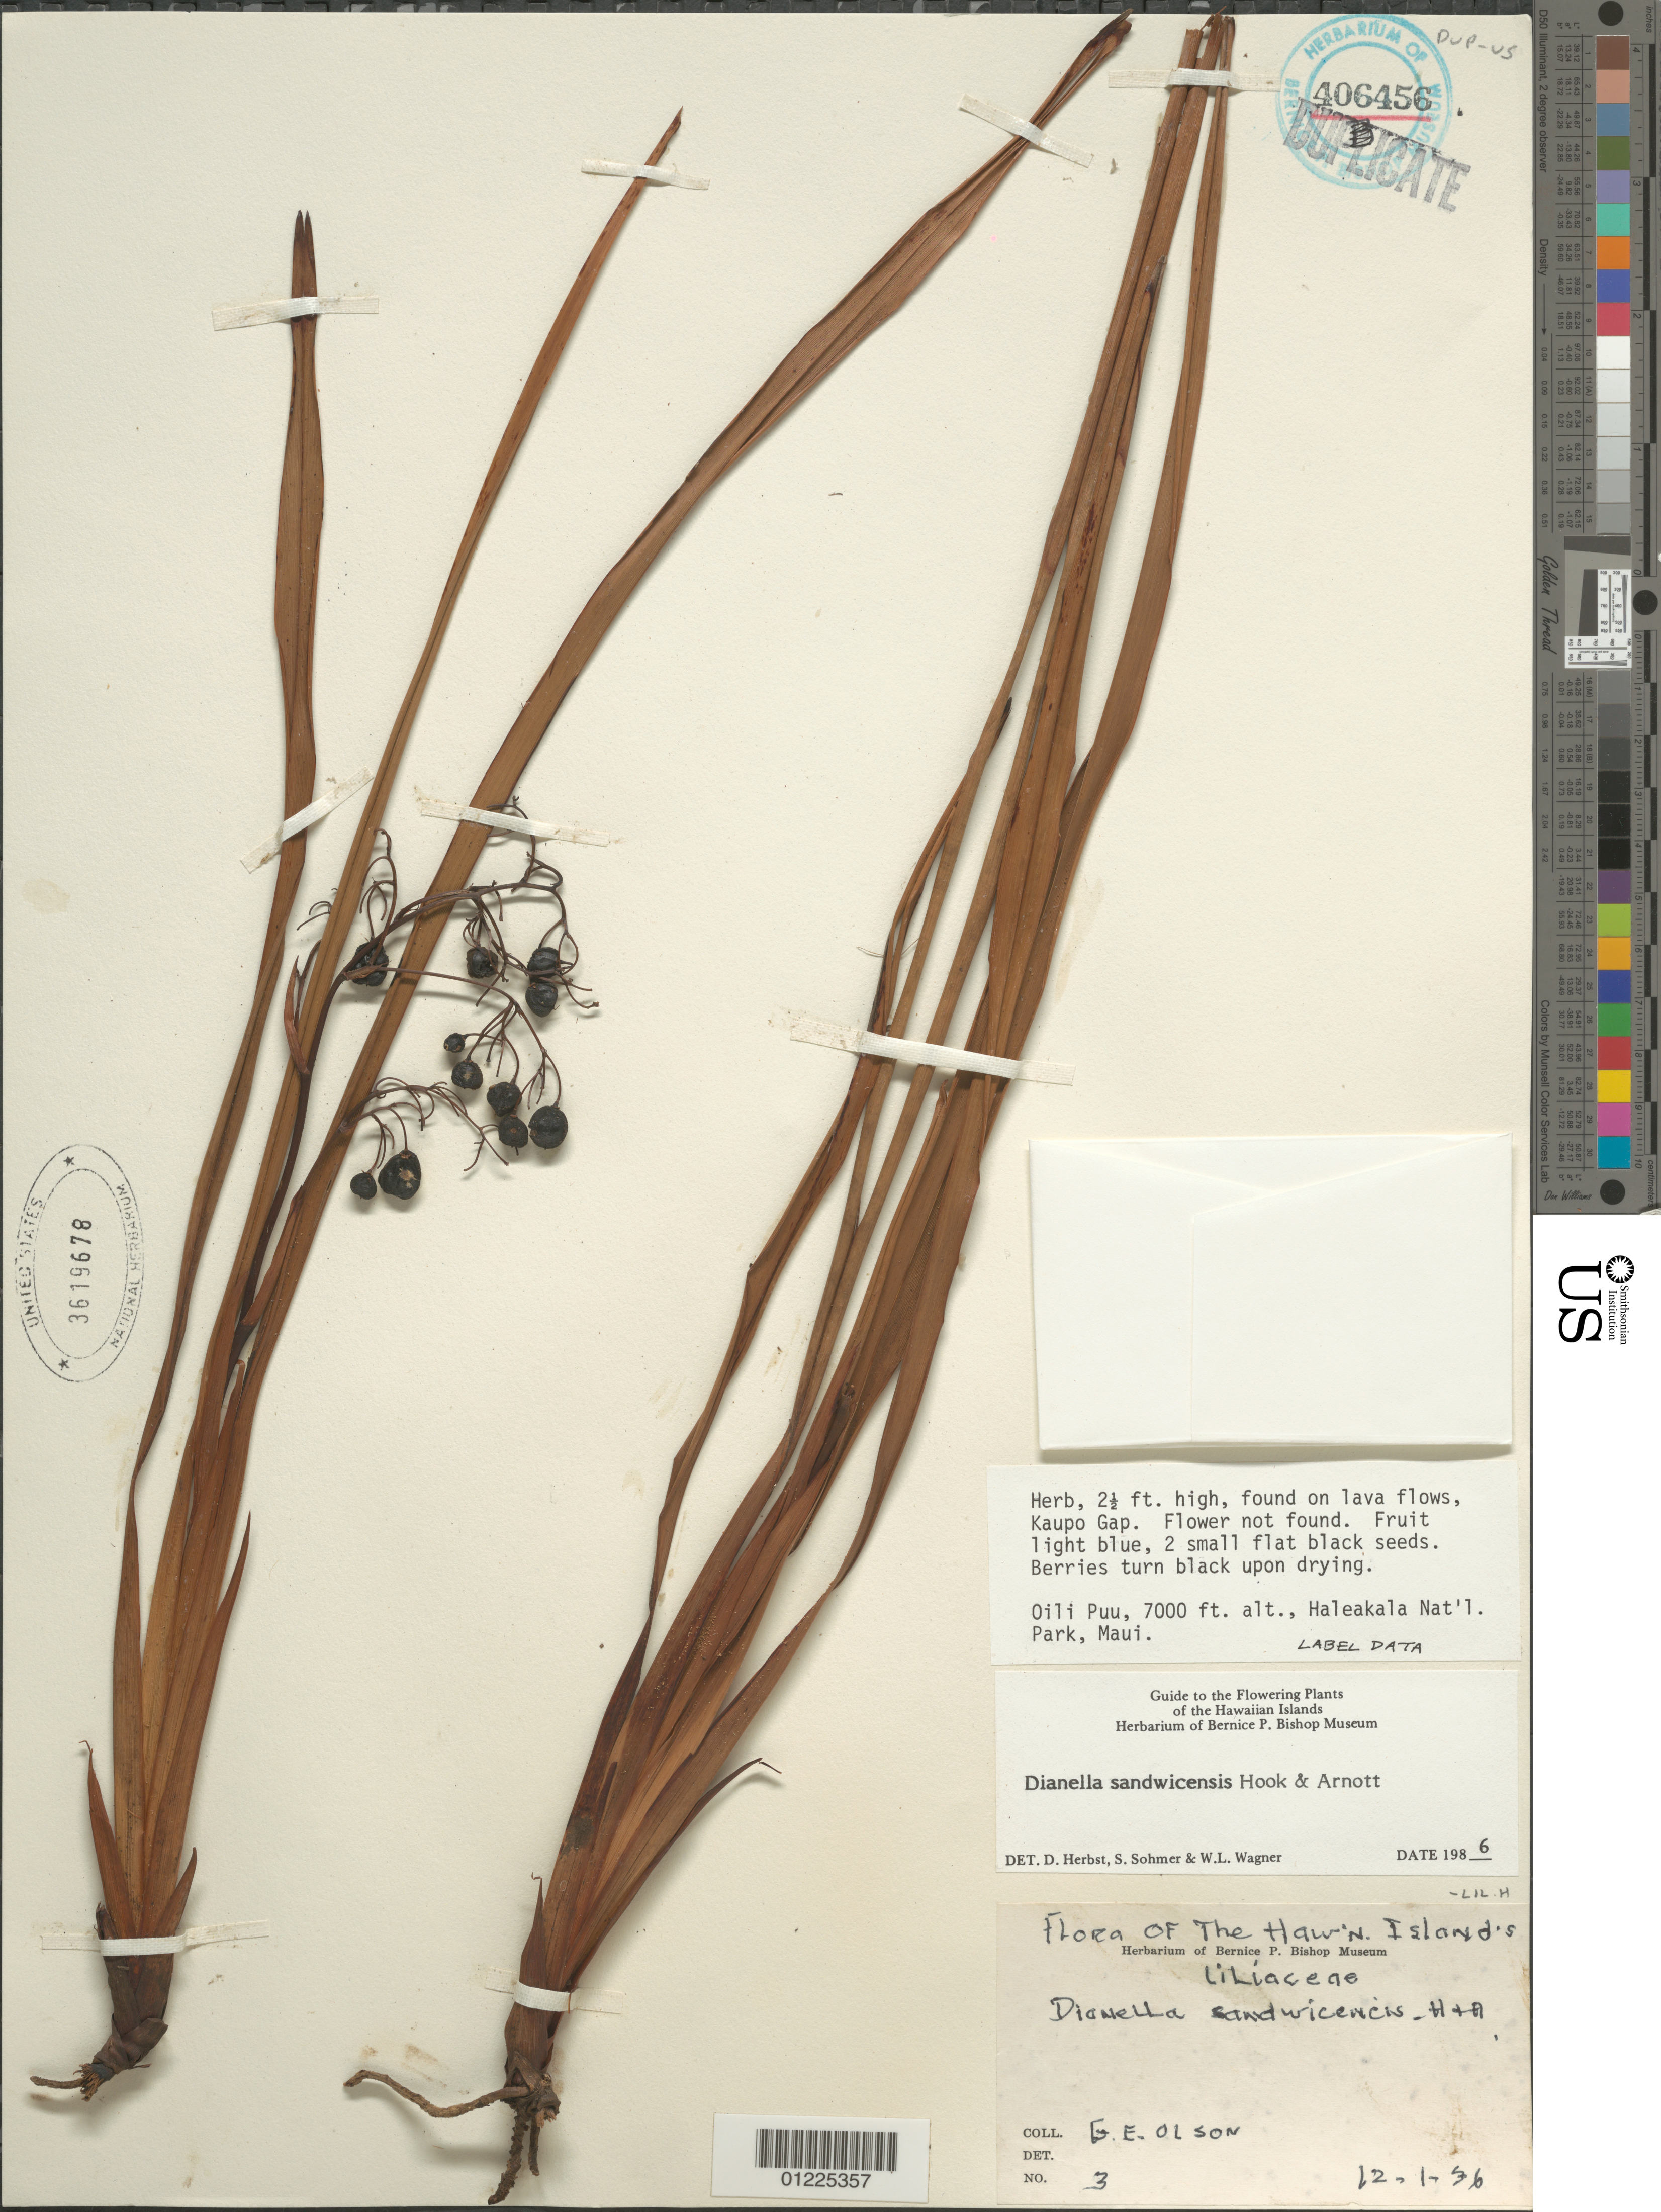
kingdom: Plantae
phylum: Tracheophyta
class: Liliopsida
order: Asparagales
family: Asphodelaceae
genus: Dianella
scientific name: Dianella sandwicensis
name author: Hook. & Arn.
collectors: G. Olson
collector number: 3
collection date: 1936-12-01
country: United States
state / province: Hawaii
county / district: Maui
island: Maui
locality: Oili Puu, Haleakala Nat. Park.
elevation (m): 2134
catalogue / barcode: US 3619678